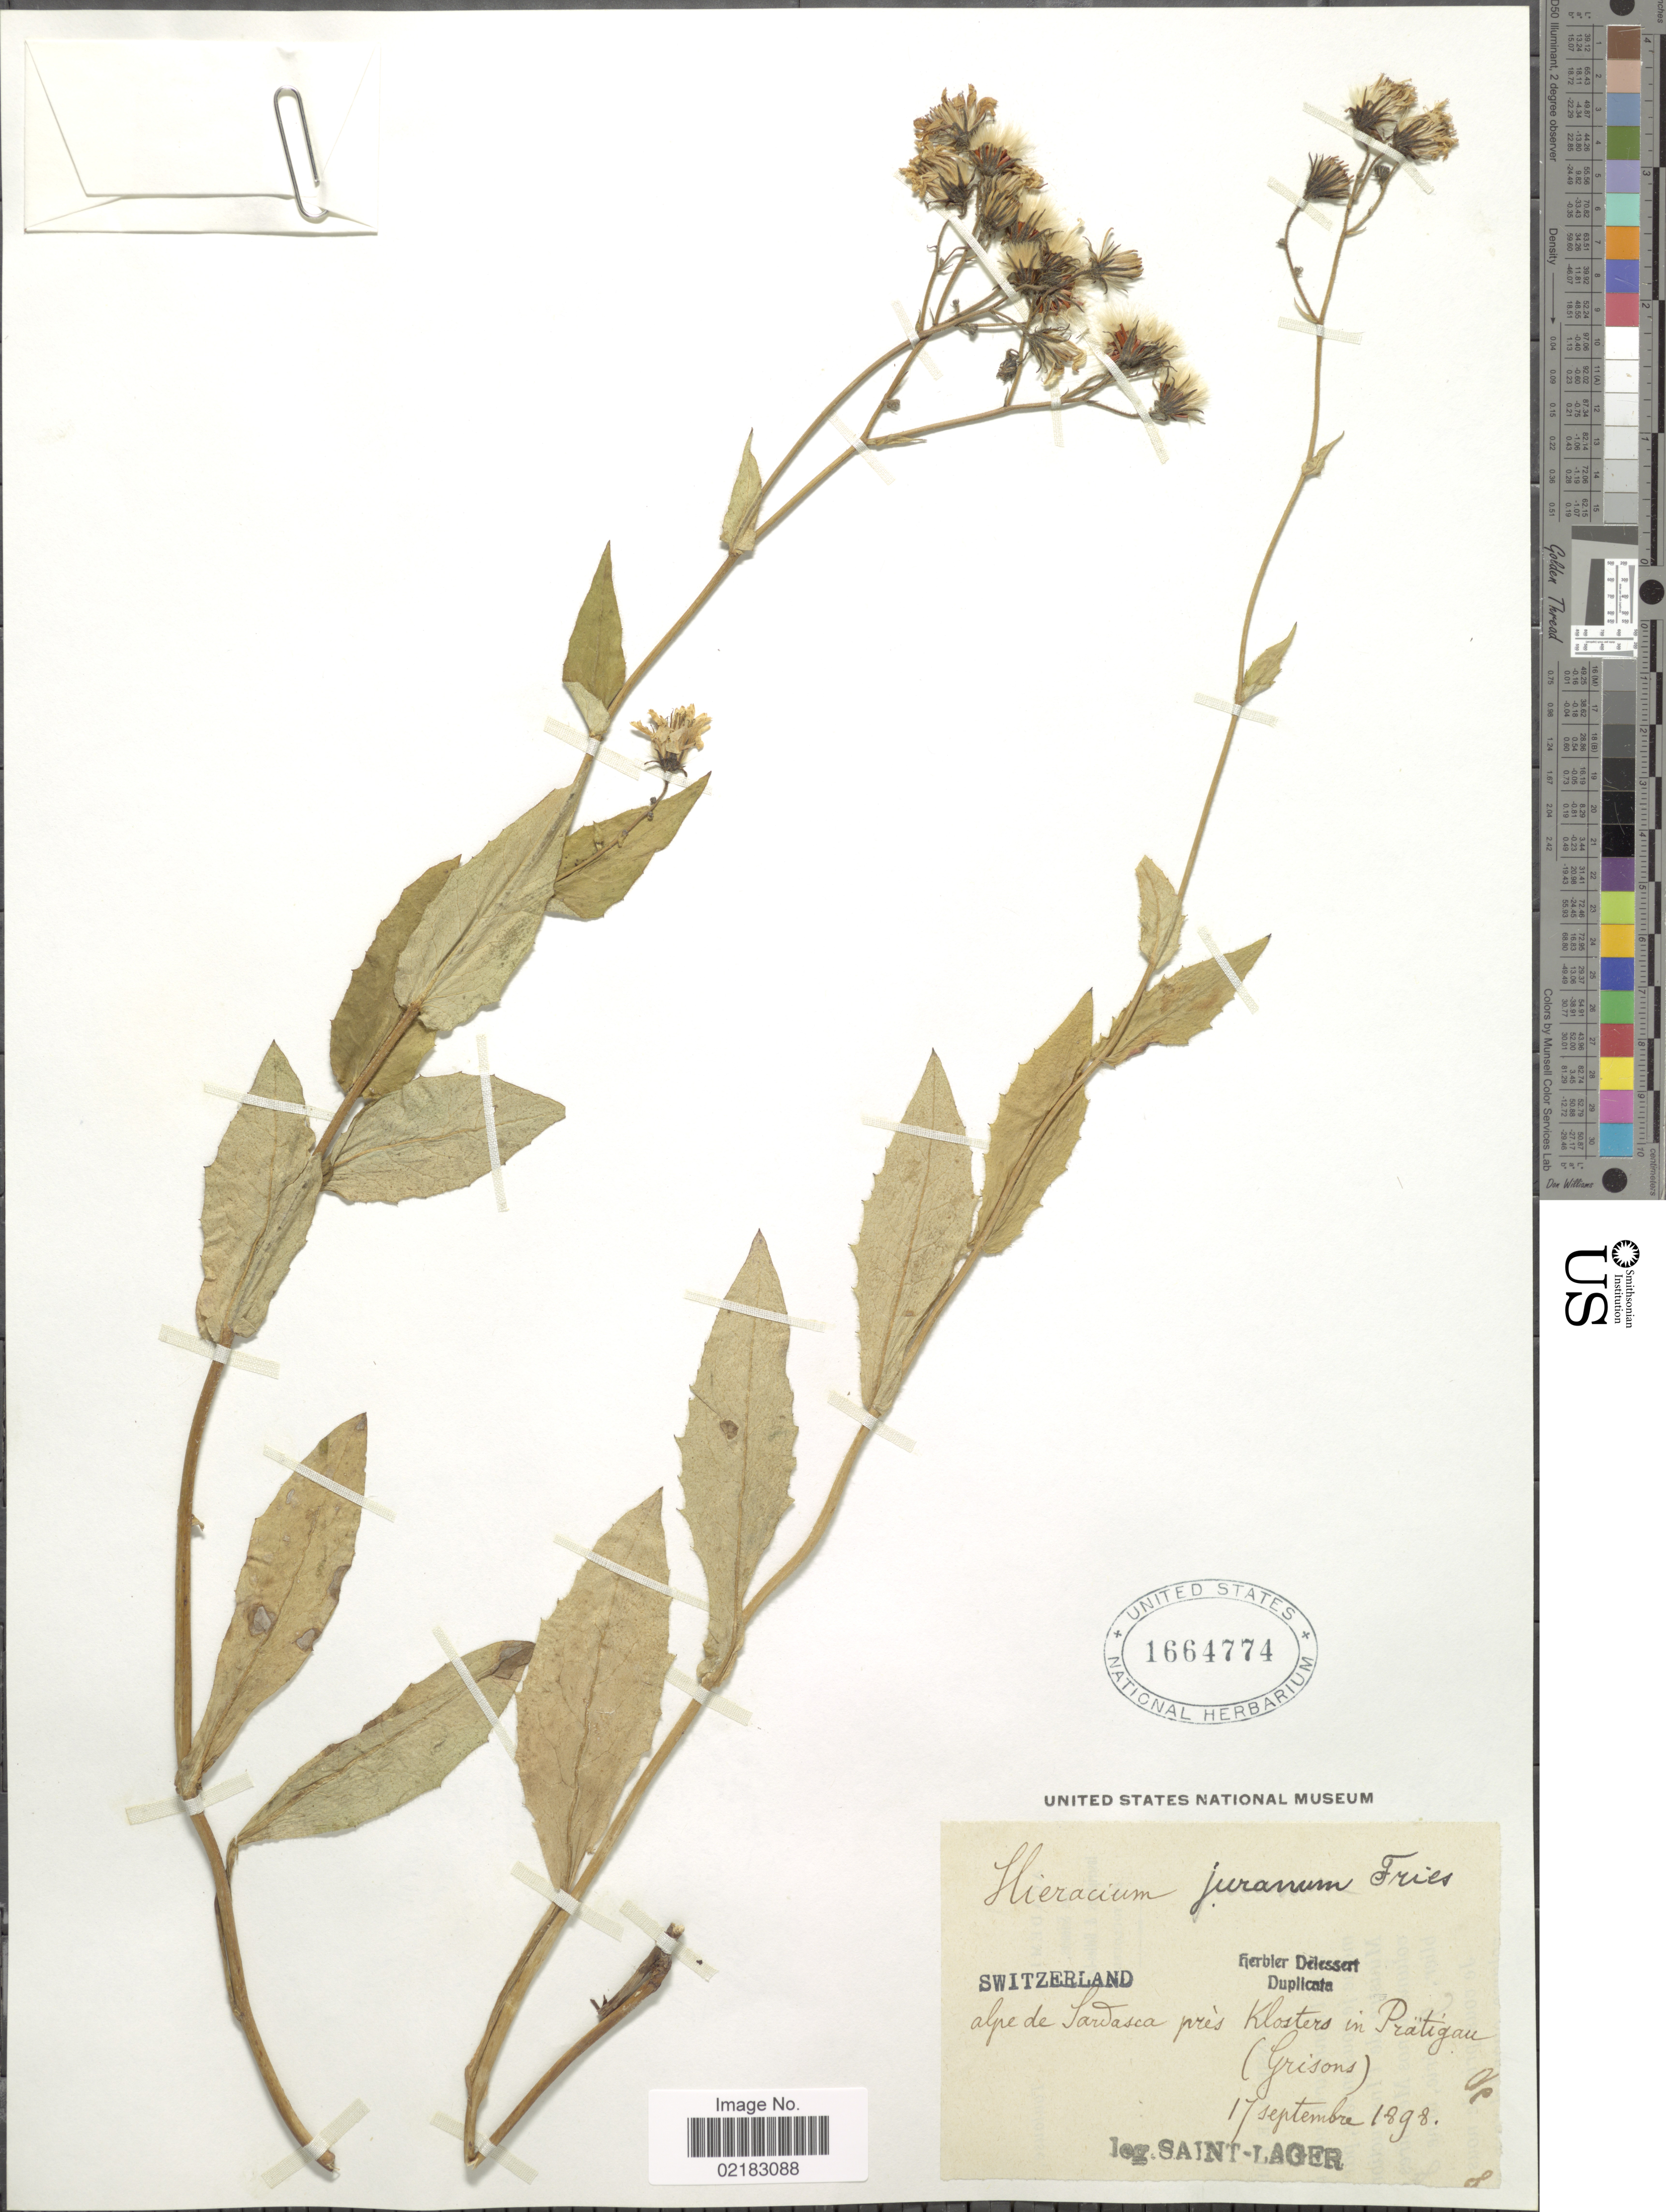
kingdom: Plantae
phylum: Tracheophyta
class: Magnoliopsida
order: Asterales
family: Asteraceae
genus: Hieracium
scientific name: Hieracium jurassicum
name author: Griseb.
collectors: Saint-Lager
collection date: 1898-09-17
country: Switzerland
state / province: Graubunden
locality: alpe de Sardasca près Klosters in Prättigau (Grisons)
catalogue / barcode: US 1664774